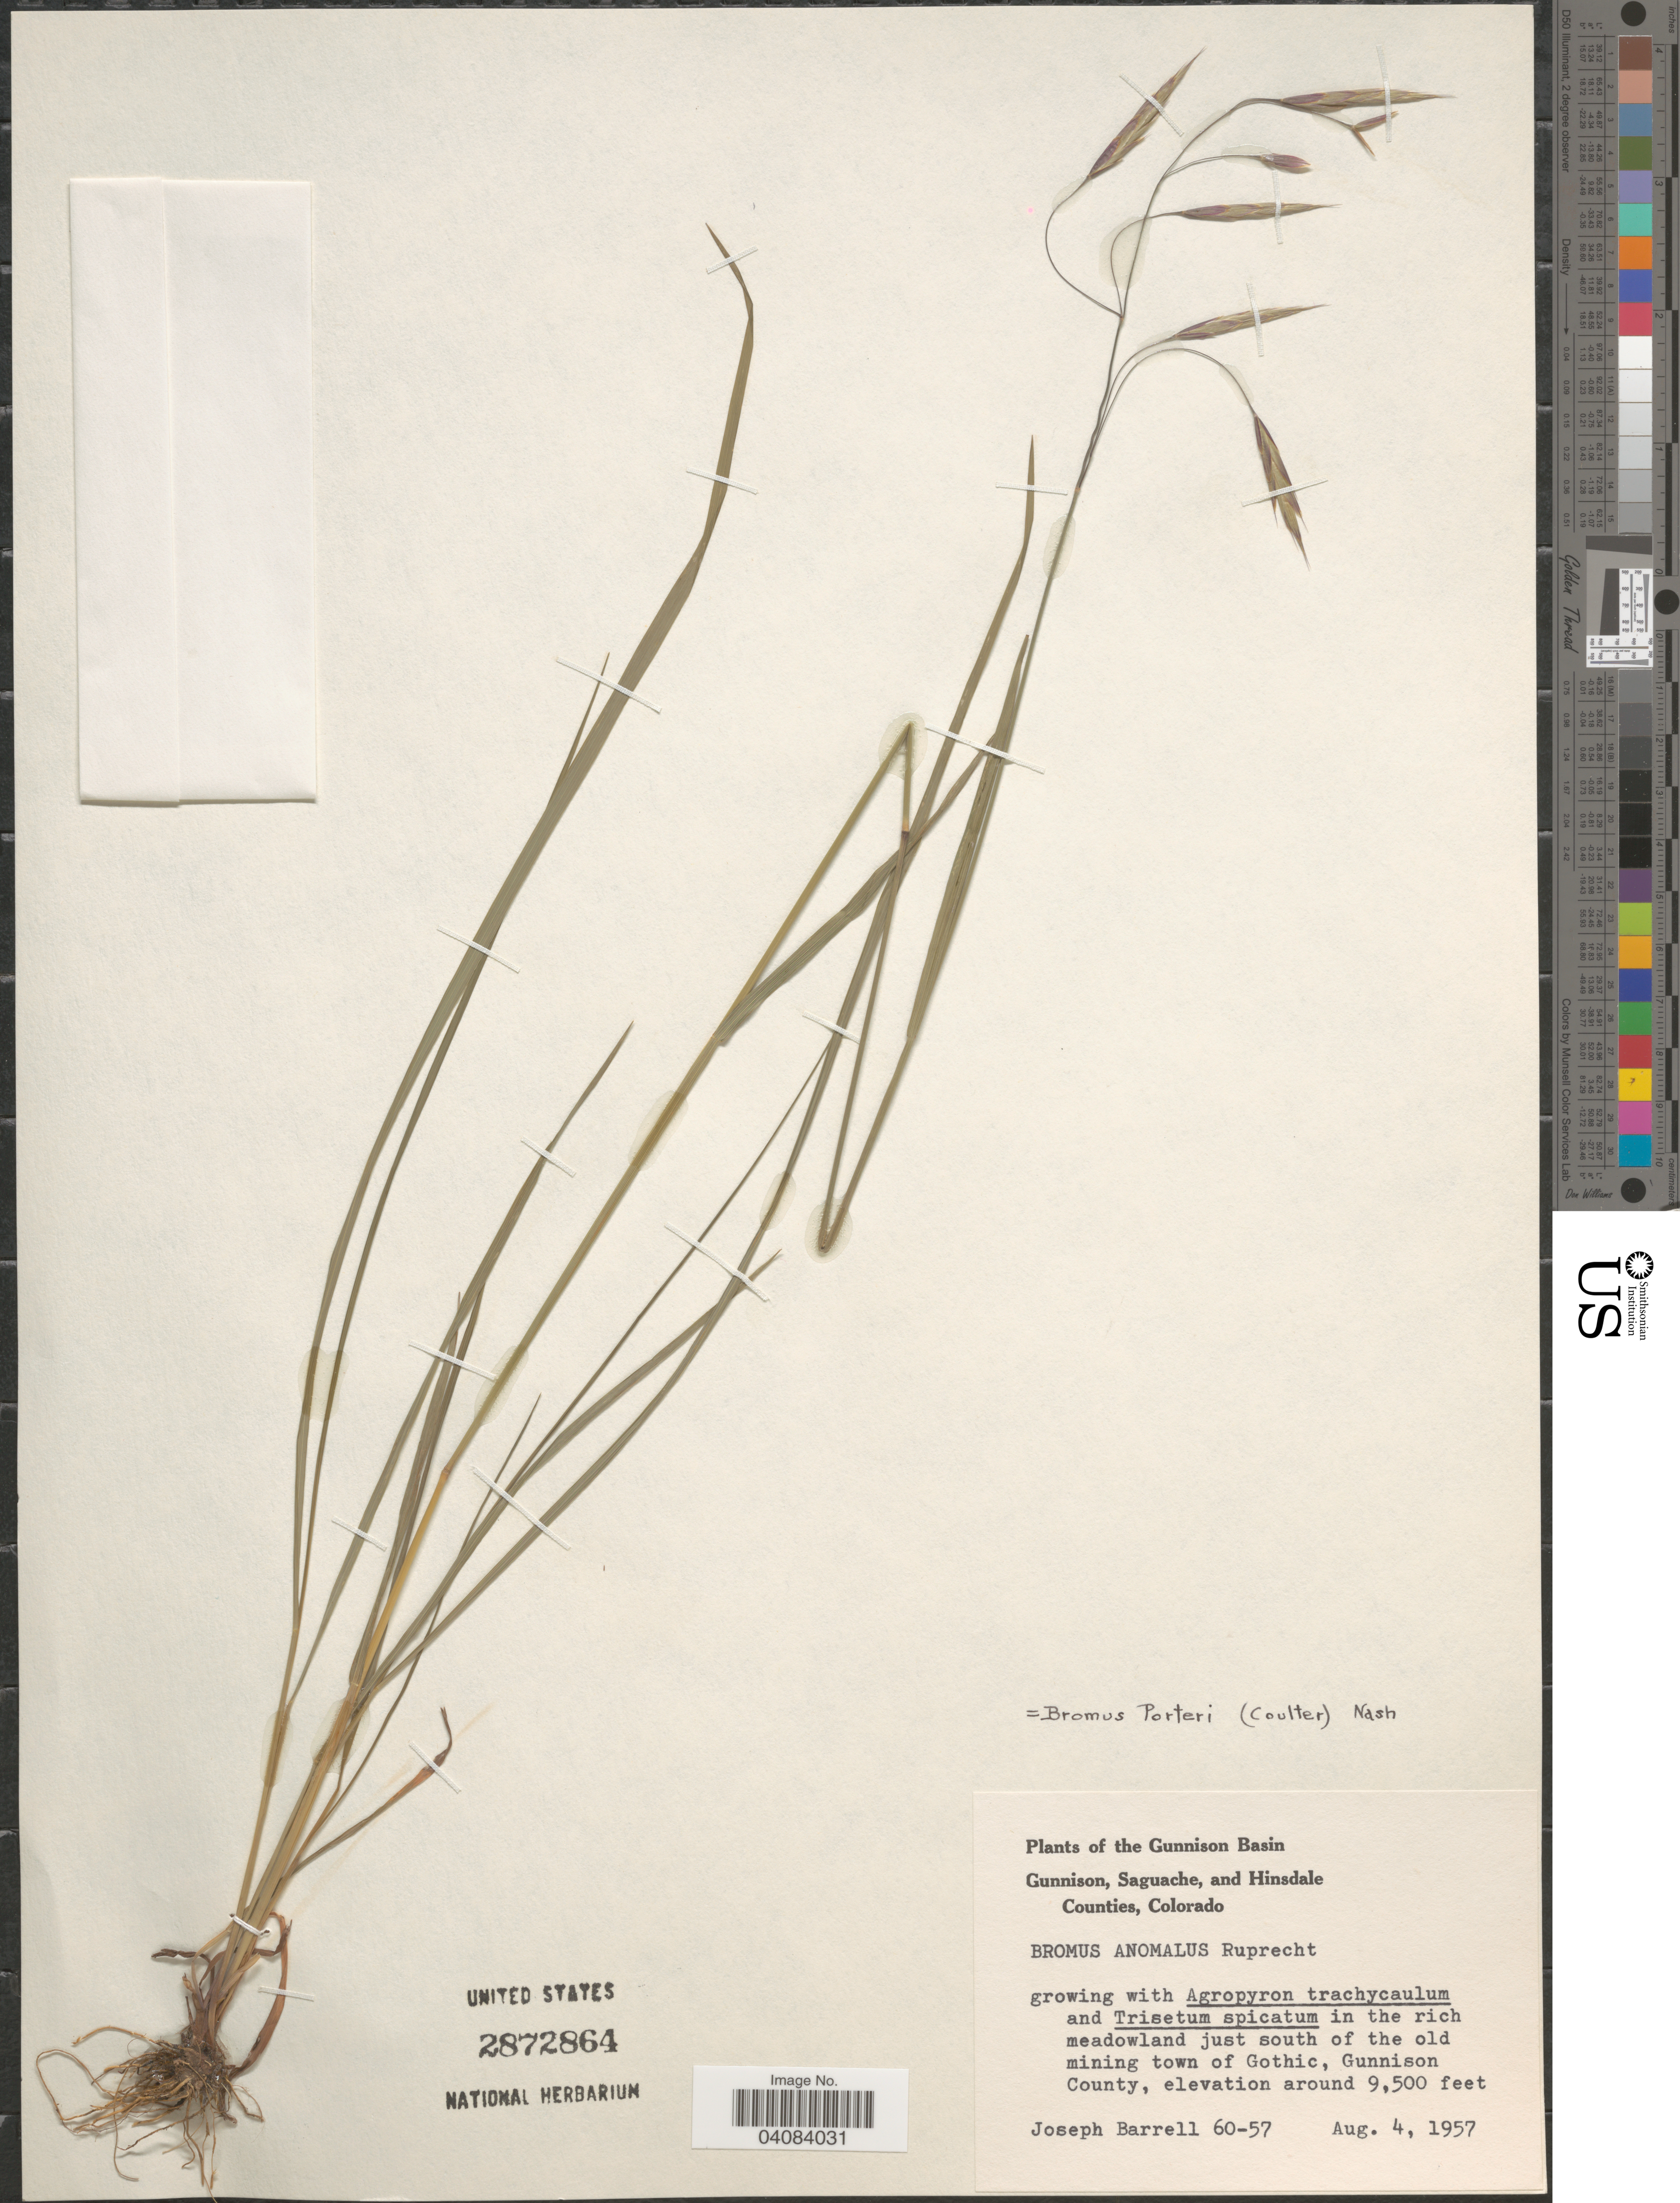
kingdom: Plantae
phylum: Tracheophyta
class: Liliopsida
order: Poales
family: Poaceae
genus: Bromus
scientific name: Bromus porteri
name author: (J.M. Coult.) Nash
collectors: J. Barrell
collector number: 60-57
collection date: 1957-08-04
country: United States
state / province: Colorado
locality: The Gunnison Basin. In the rich meadowland just south of the old mining town of Gothic, Gunnison County.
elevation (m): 2896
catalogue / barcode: US 2872864